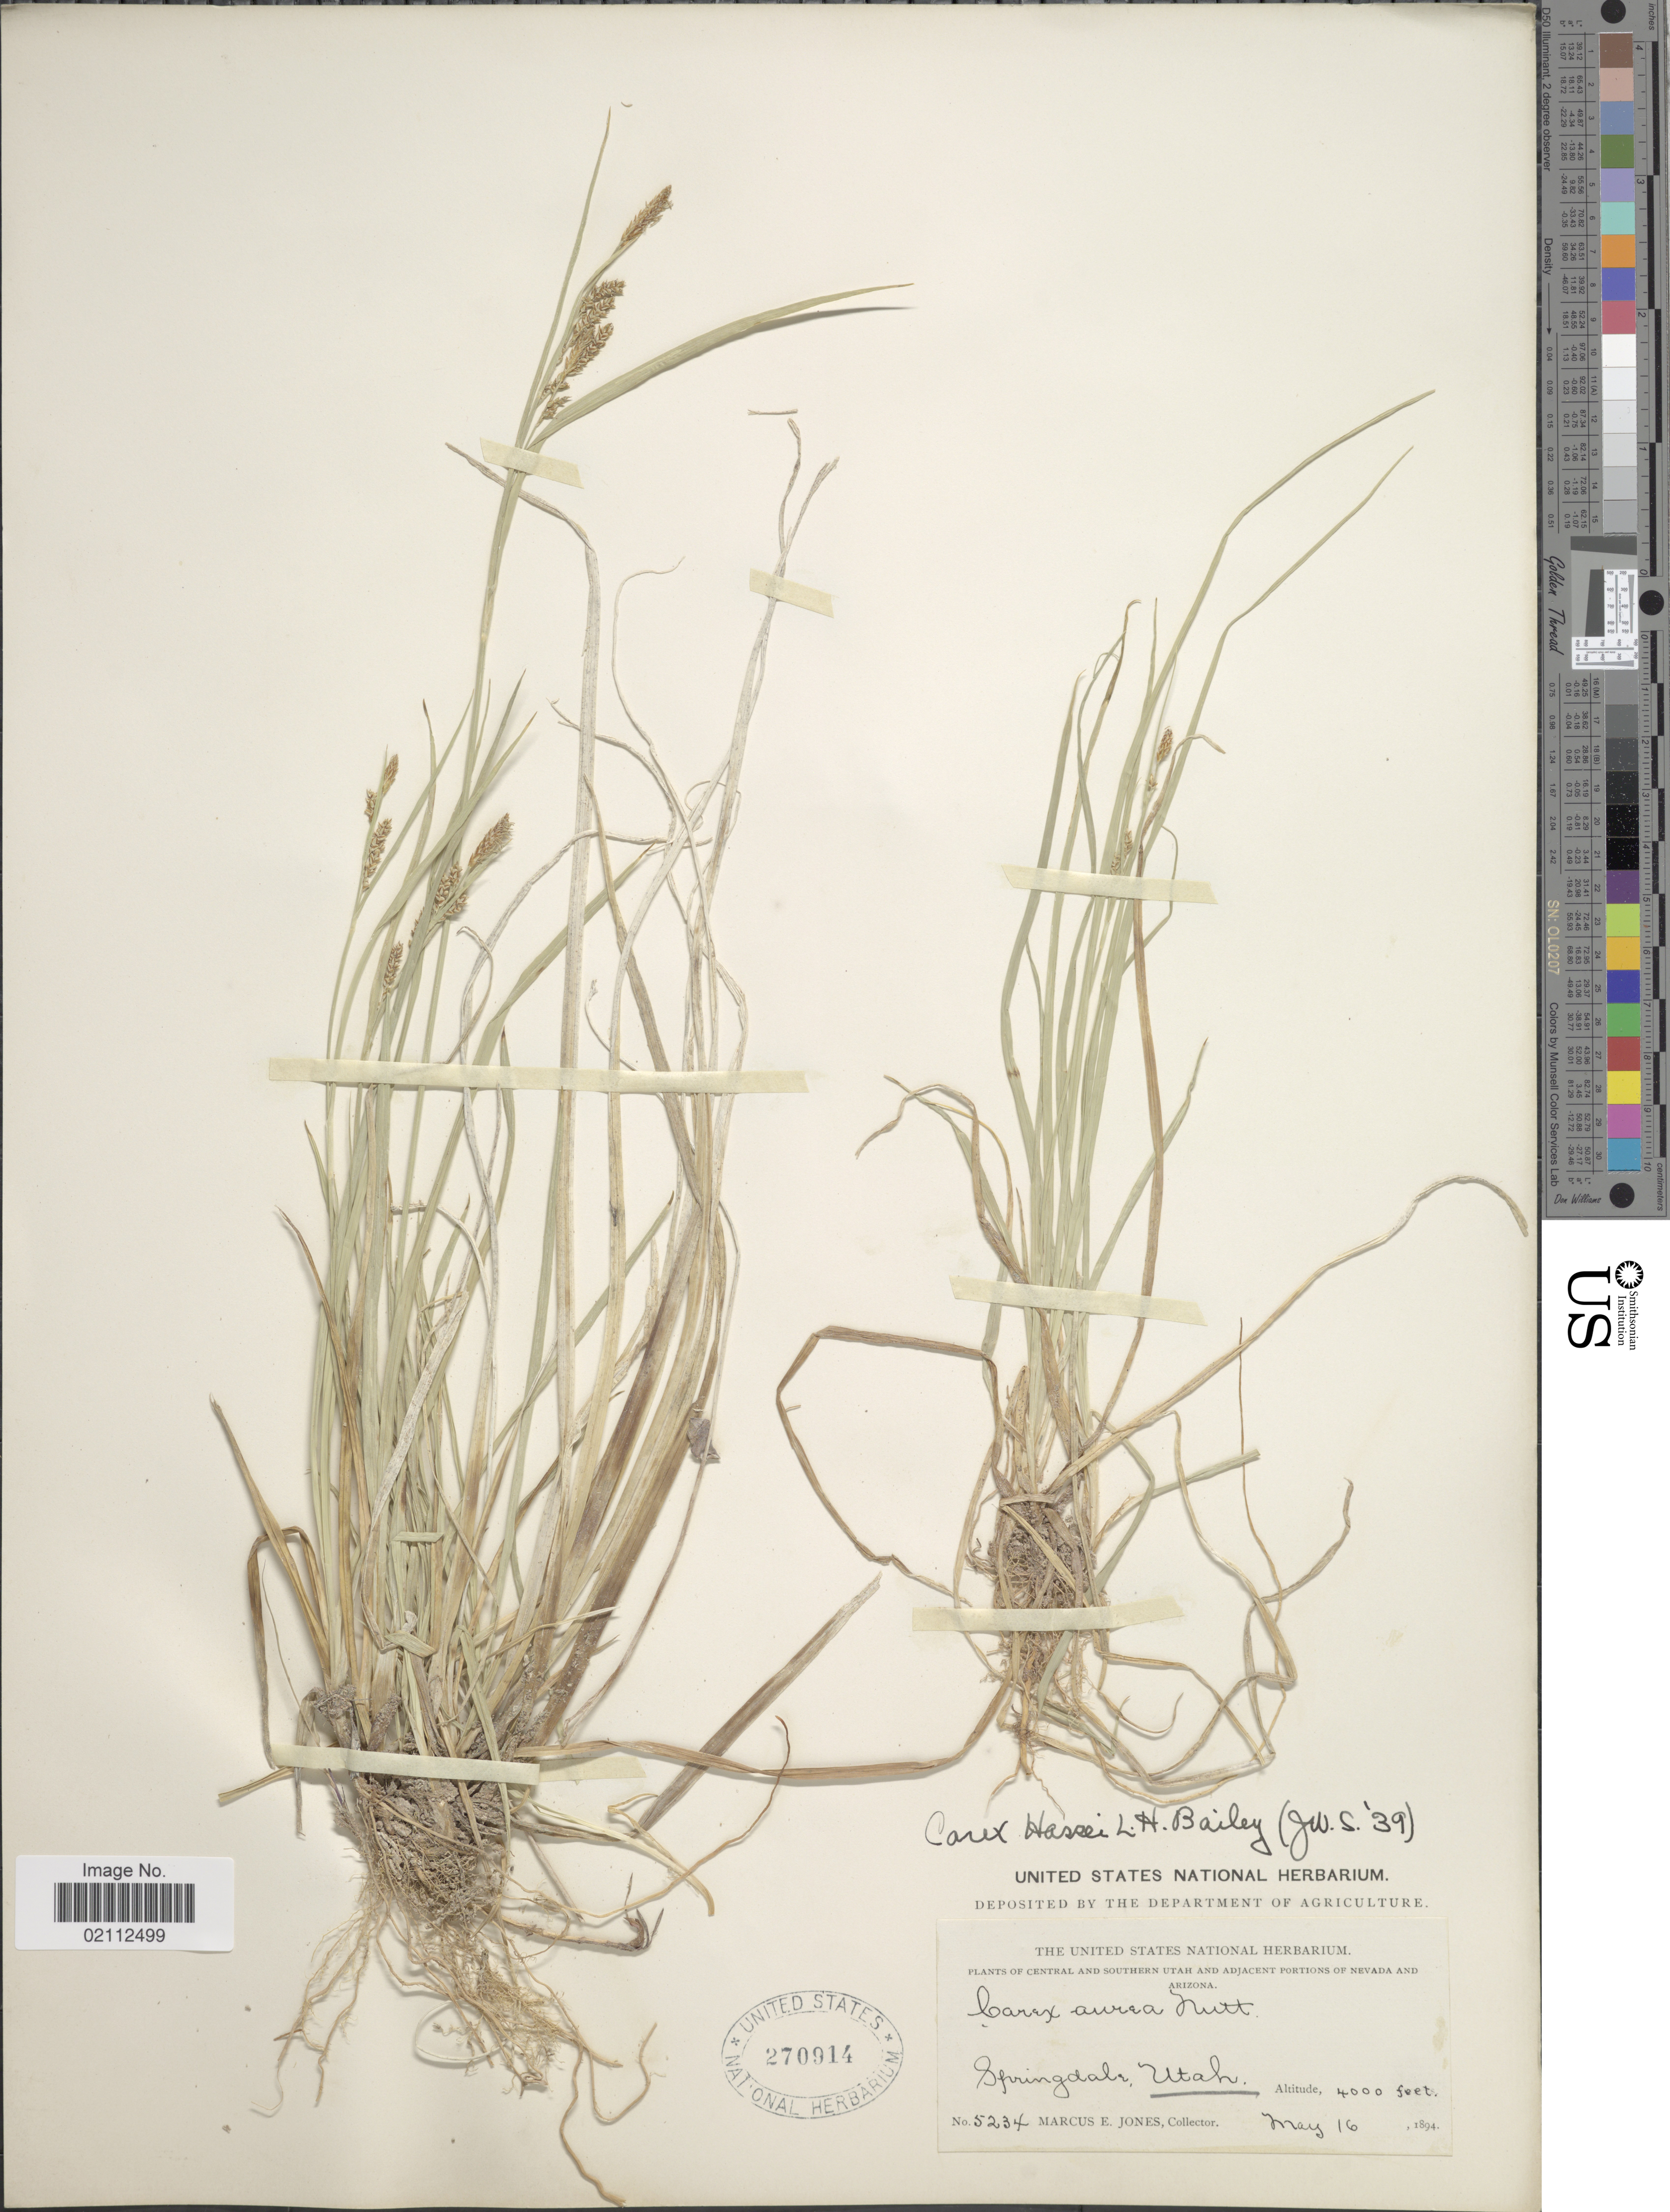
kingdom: Plantae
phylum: Tracheophyta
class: Liliopsida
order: Poales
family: Cyperaceae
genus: Carex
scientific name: Carex hassei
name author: L.H. Bailey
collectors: M. E. Jones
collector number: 5234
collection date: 1894-05-16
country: United States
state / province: Utah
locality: Springdale.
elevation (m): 1219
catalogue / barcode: US 270914